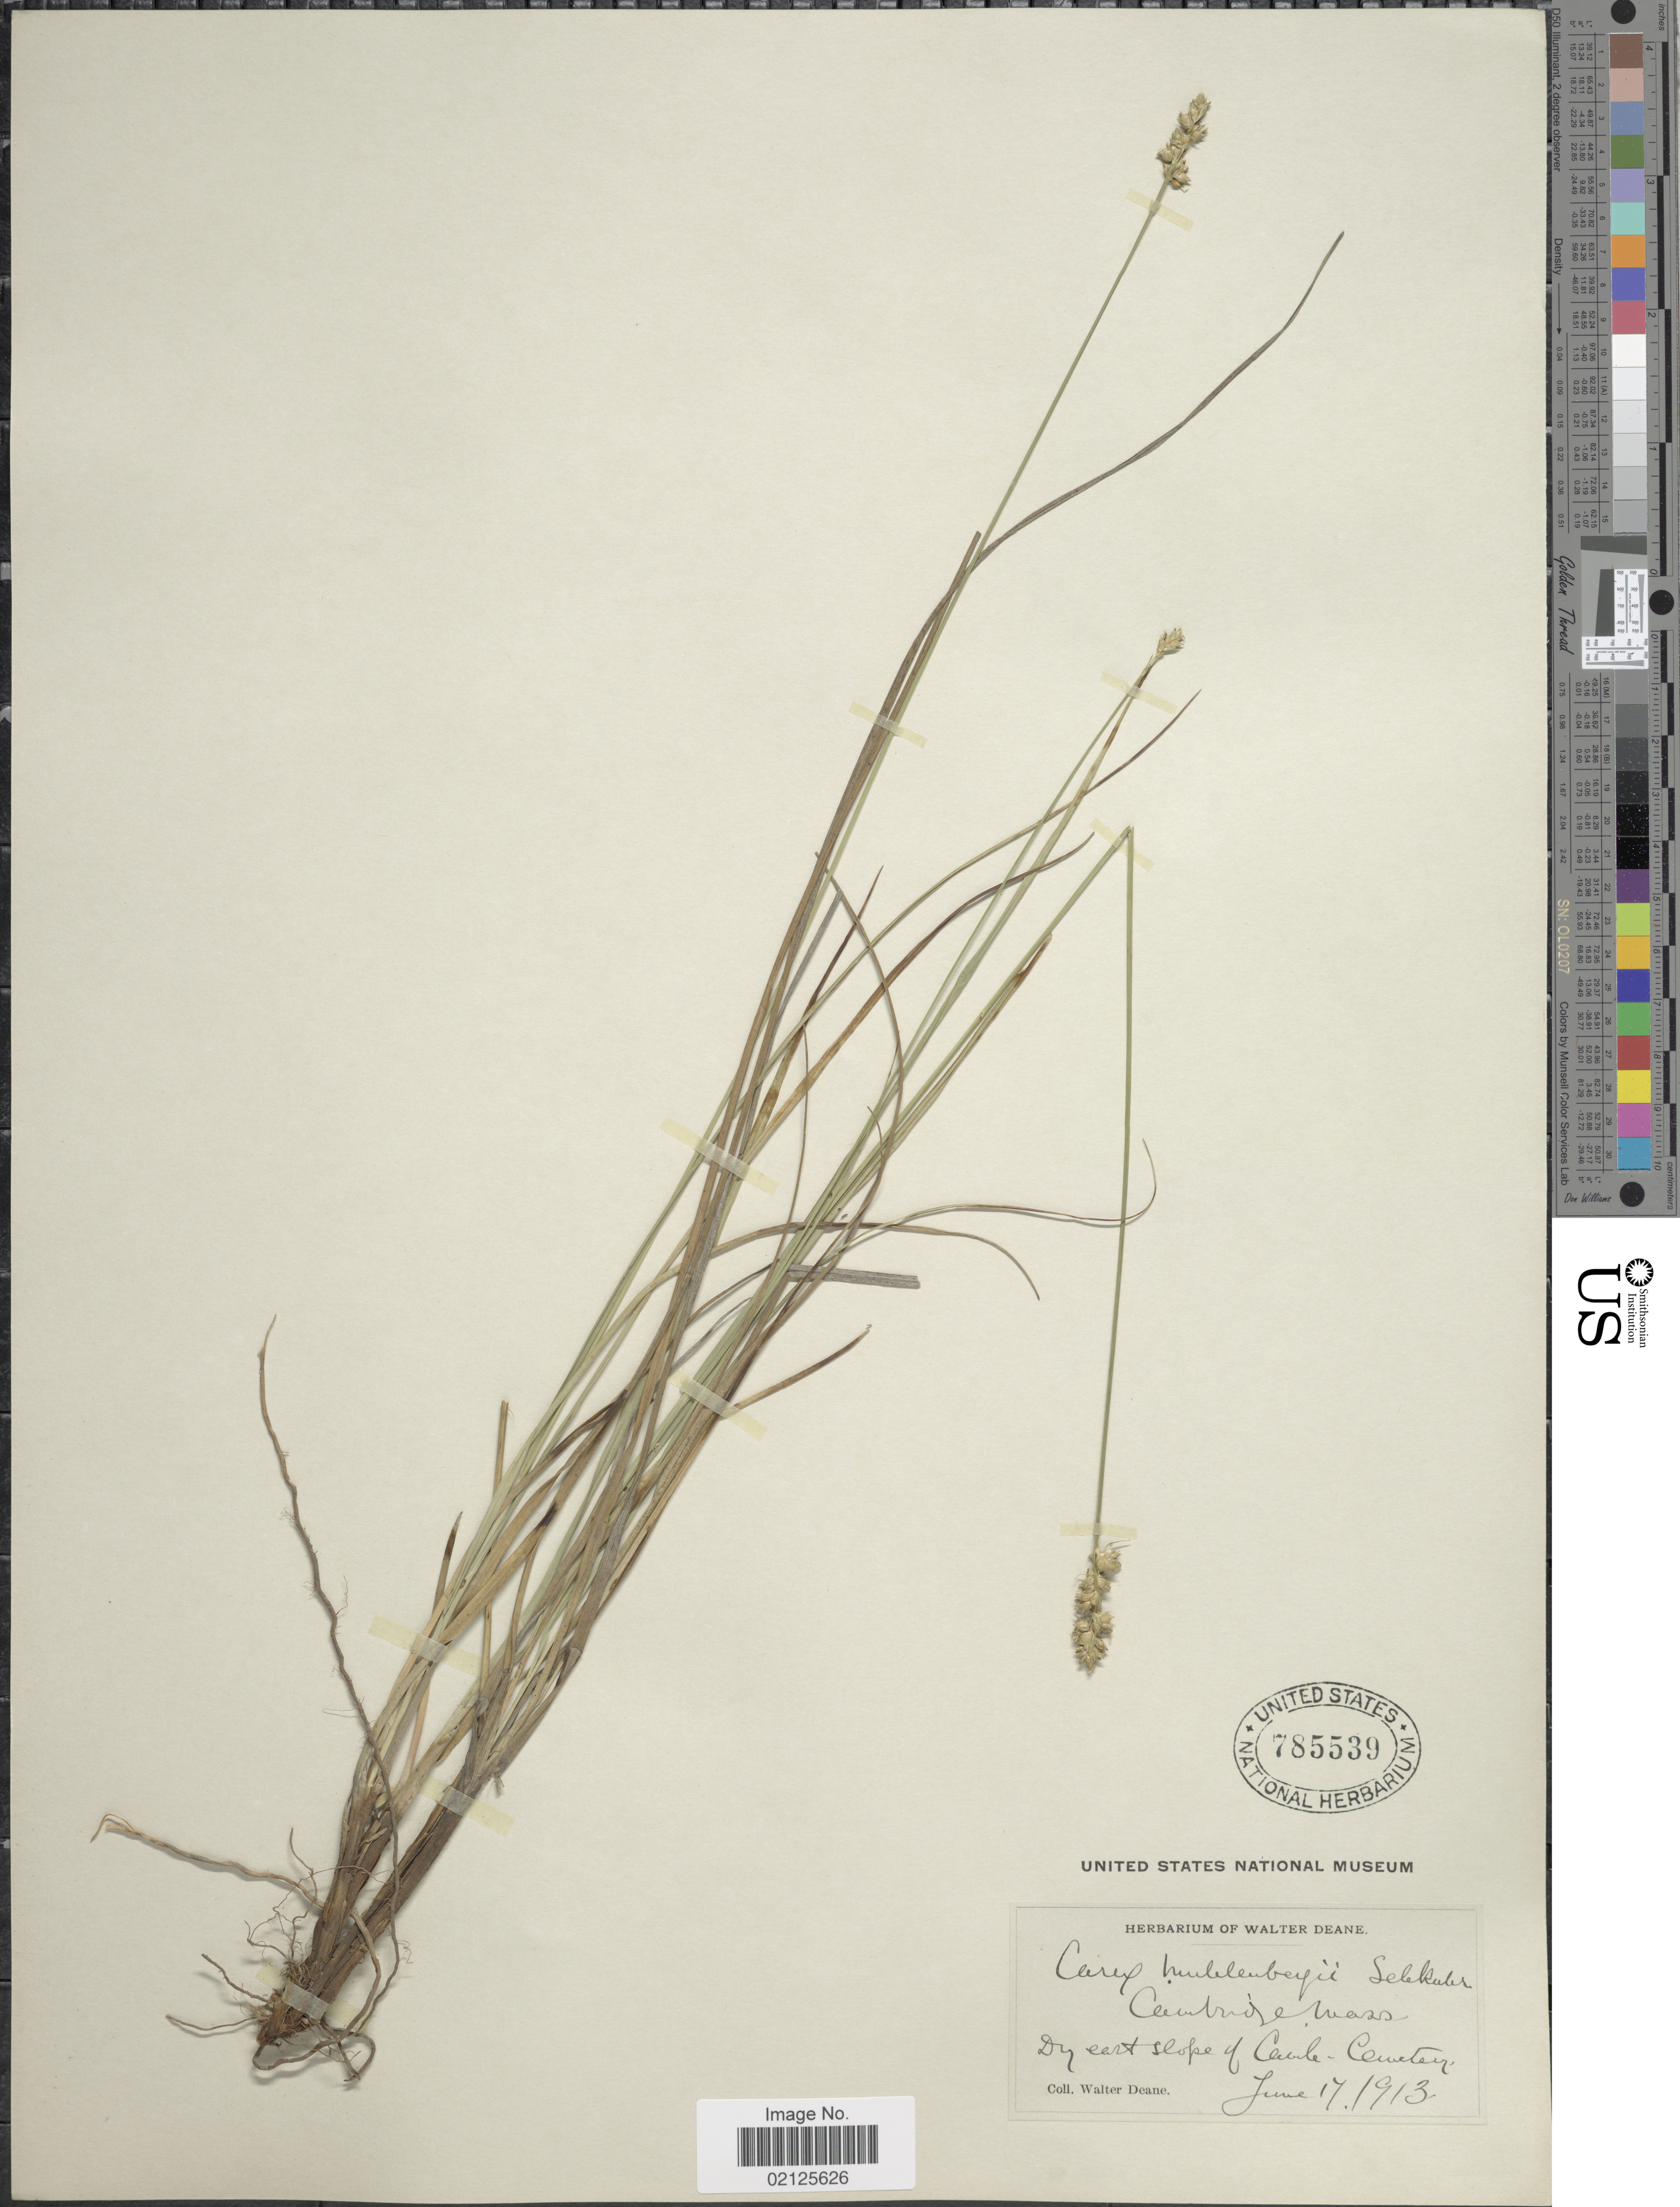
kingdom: Plantae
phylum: Tracheophyta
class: Liliopsida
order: Poales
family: Cyperaceae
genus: Carex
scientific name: Carex muehlenbergii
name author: Willd.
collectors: W. Deane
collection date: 1913-06-17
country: United States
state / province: Massachusetts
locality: Cambridge, Dry east slope of Camle - Cemetery [interpreted]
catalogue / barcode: US 785539